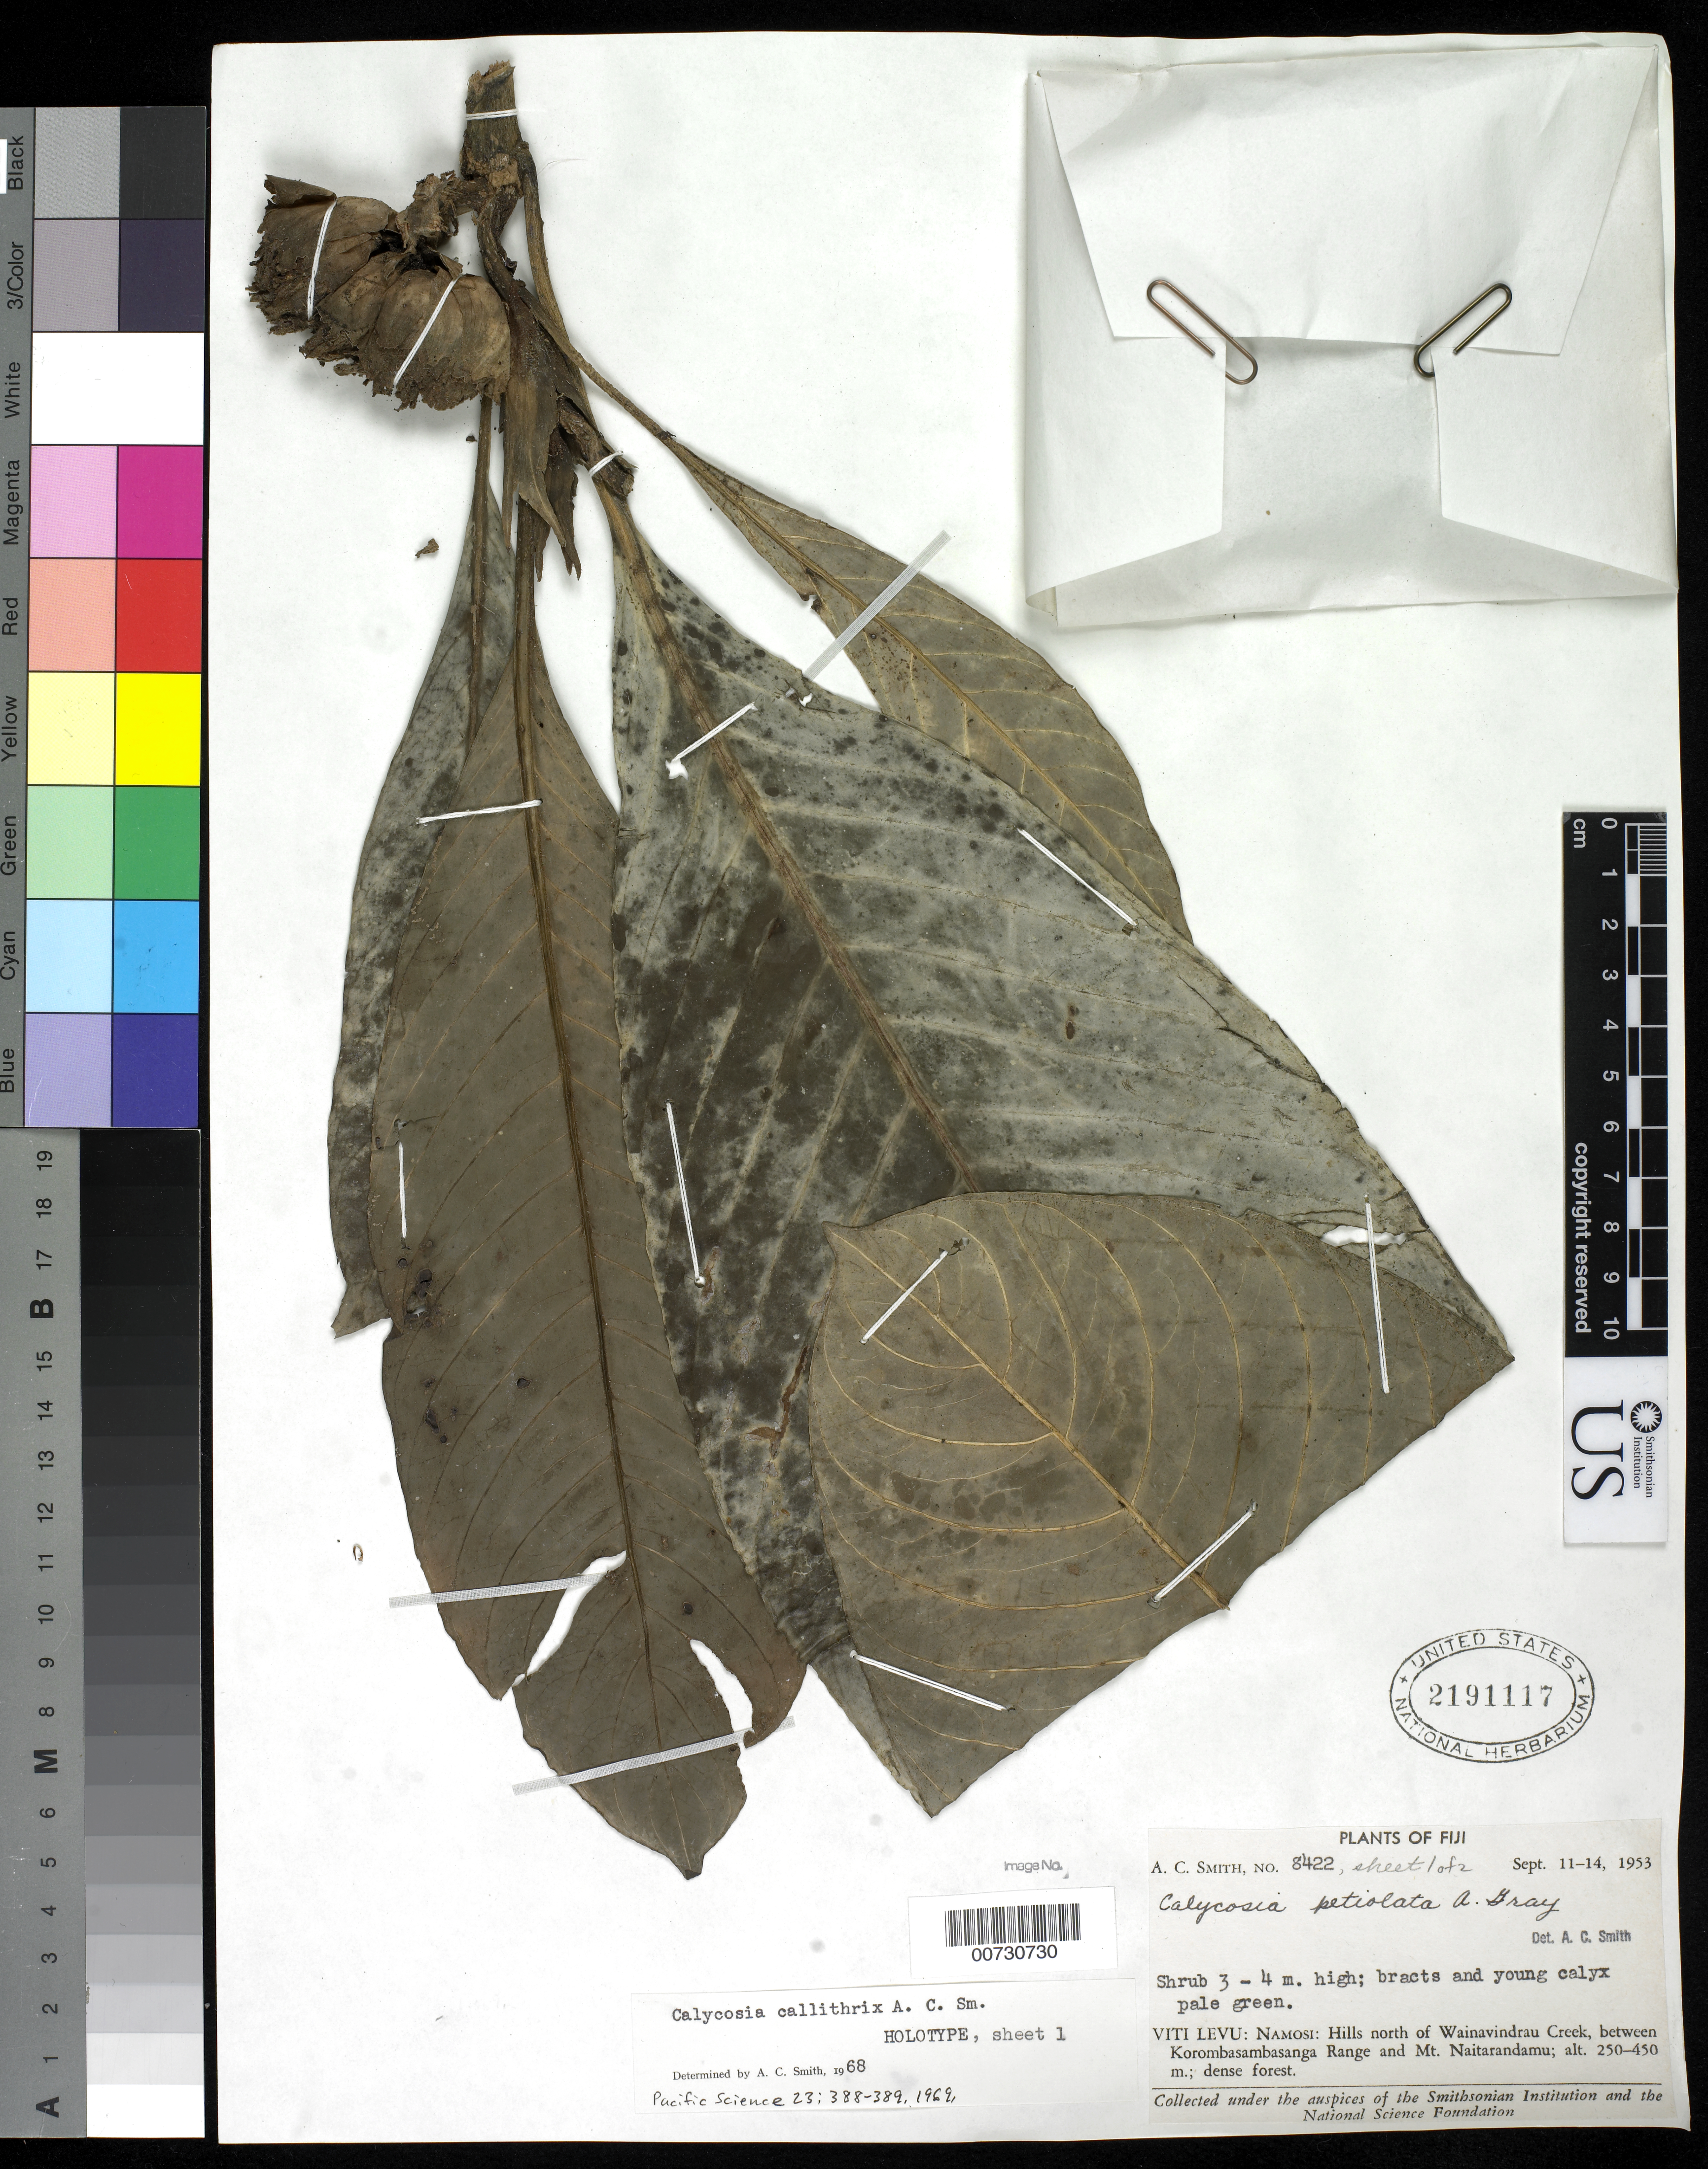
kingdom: Plantae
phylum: Tracheophyta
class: Magnoliopsida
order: Gentianales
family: Rubiaceae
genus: Calycosia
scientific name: Calycosia callithrix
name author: A.C. Sm.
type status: Holotype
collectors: A. C. Smith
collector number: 8422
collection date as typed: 11 Sep 1953 to 14 Sep 1953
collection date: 1953-09-11/1953-09-14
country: Fiji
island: Viti Levu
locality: Namosi: N of Wainavindrau Creek, between Korombasambasanga Range and Mt. Naitarandamu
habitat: Dense forest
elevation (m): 250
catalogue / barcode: US 2191117